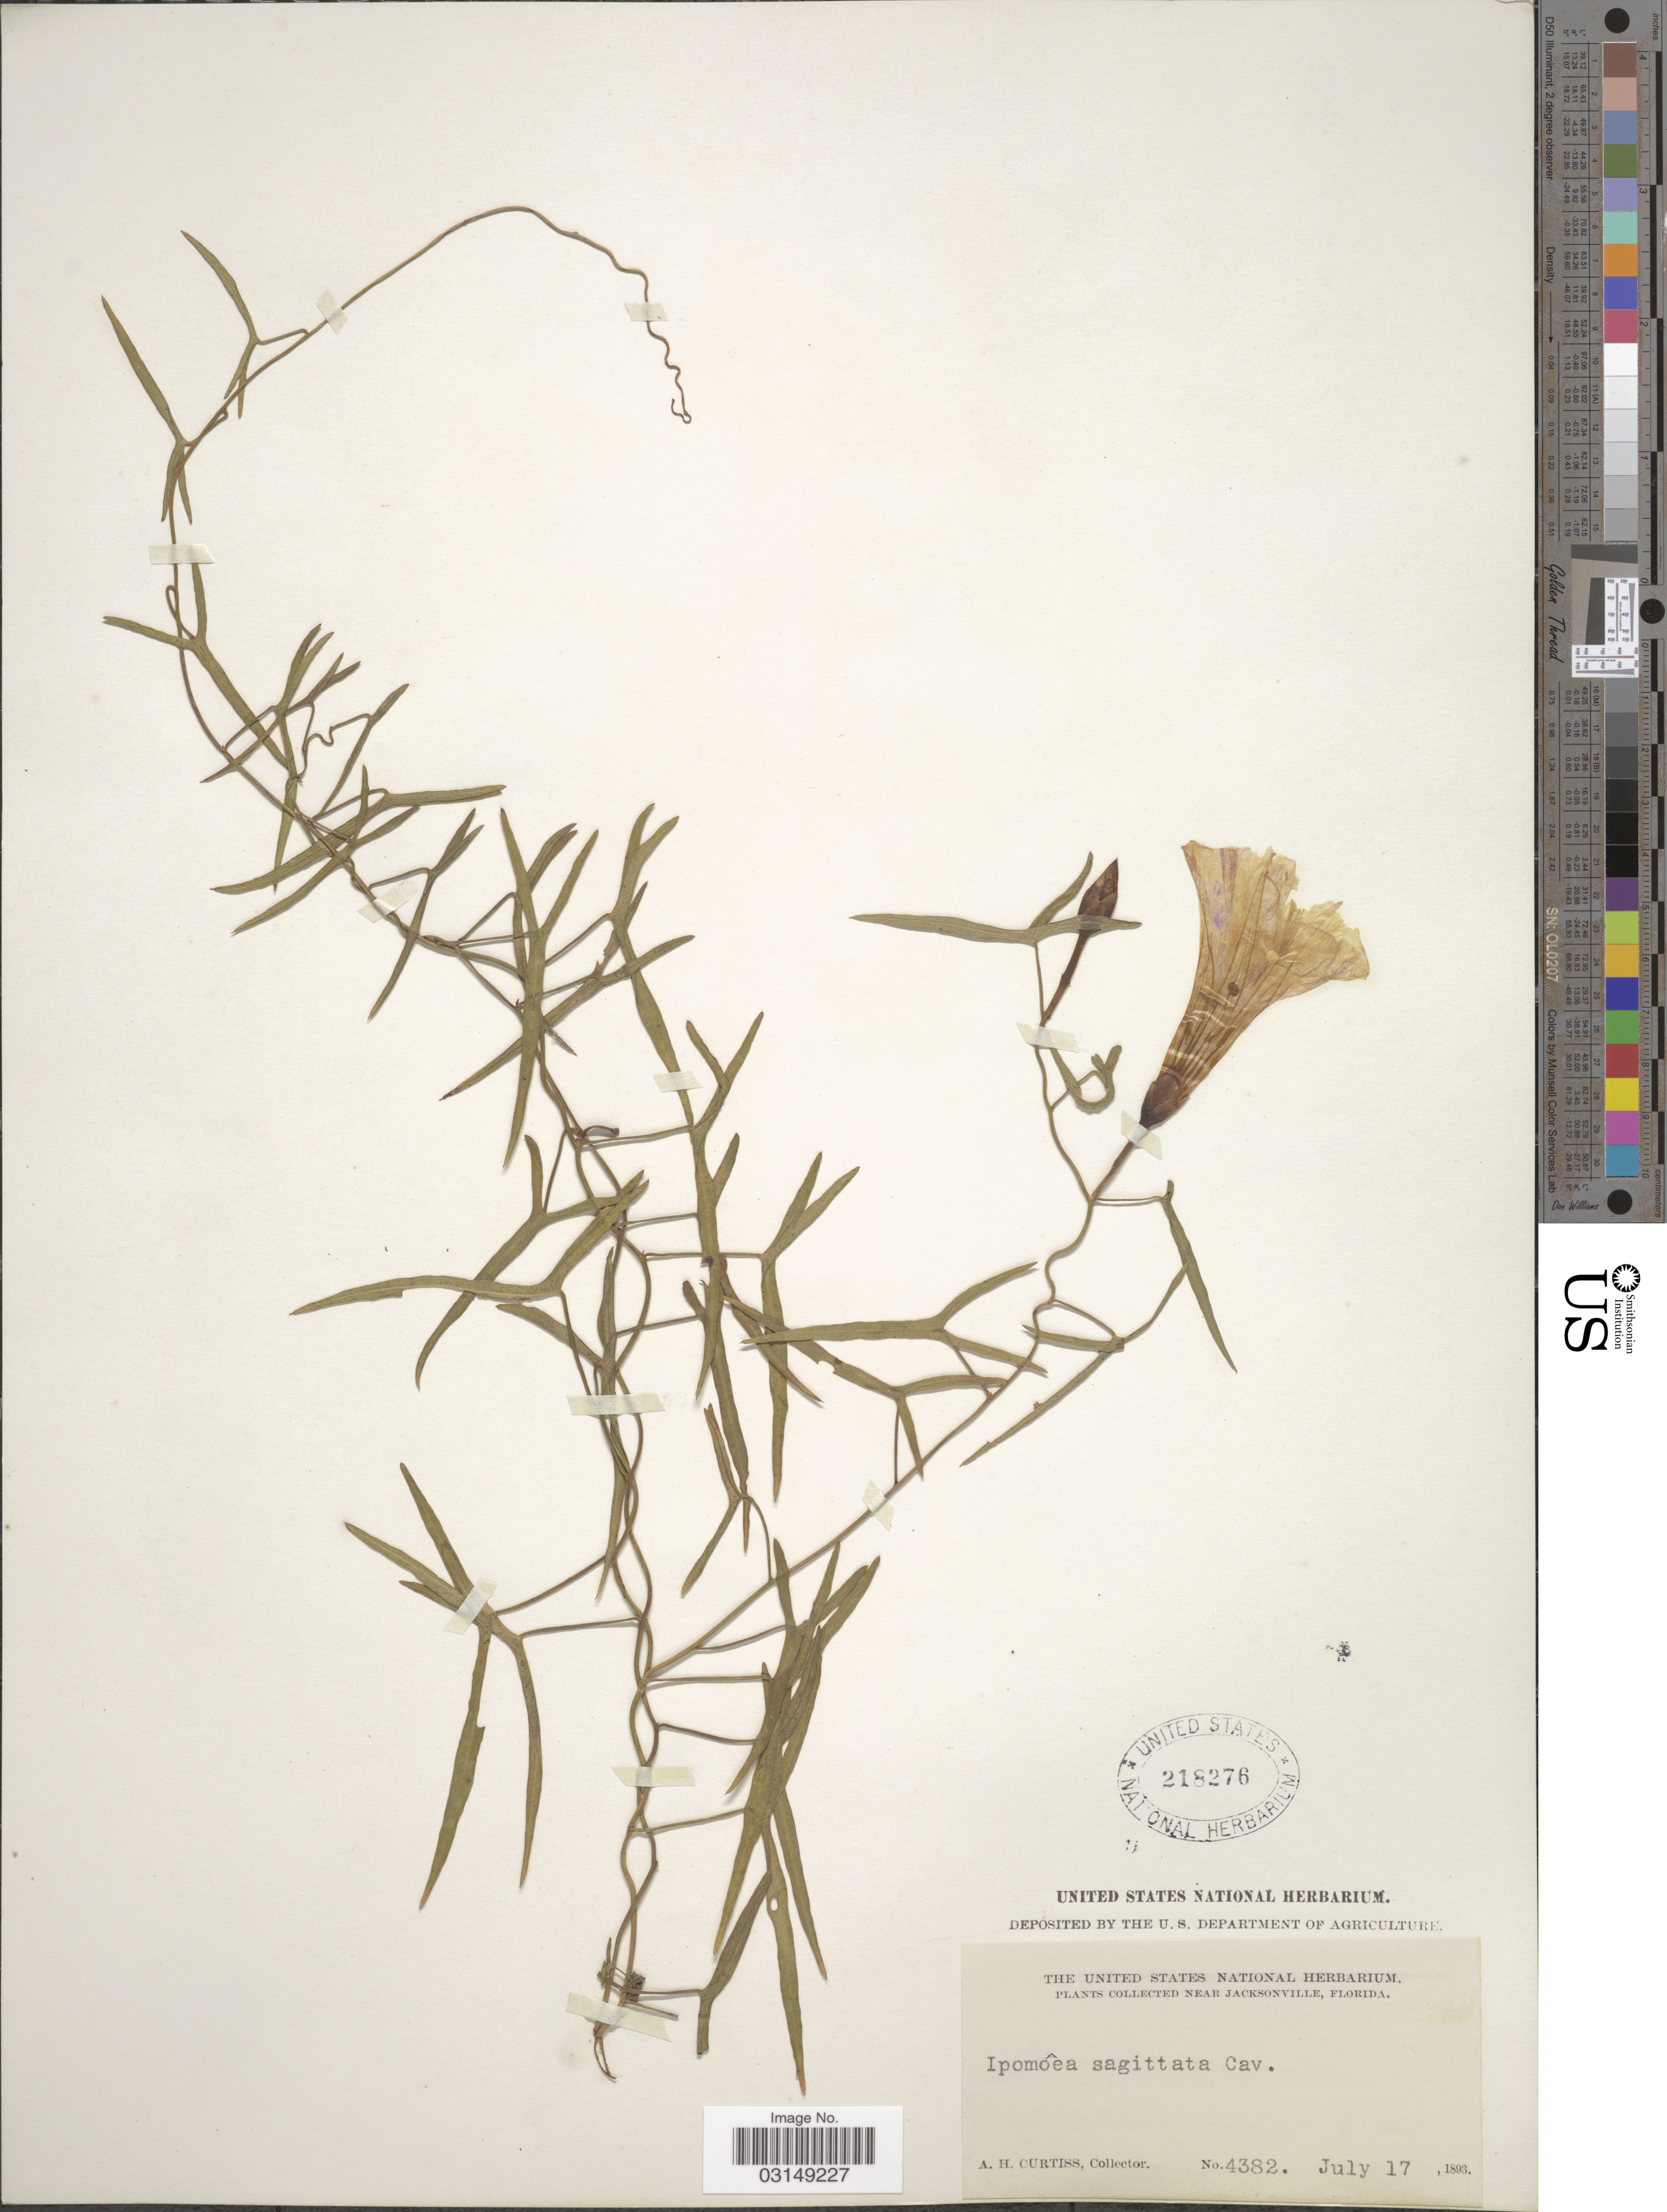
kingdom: Plantae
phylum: Tracheophyta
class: Magnoliopsida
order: Solanales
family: Convolvulaceae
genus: Ipomoea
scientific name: Ipomoea sagittata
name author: Poir.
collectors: A. H. Curtiss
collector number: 4382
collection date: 1893-07-17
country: United States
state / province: Florida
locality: Near Jacksonville.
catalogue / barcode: US 218276